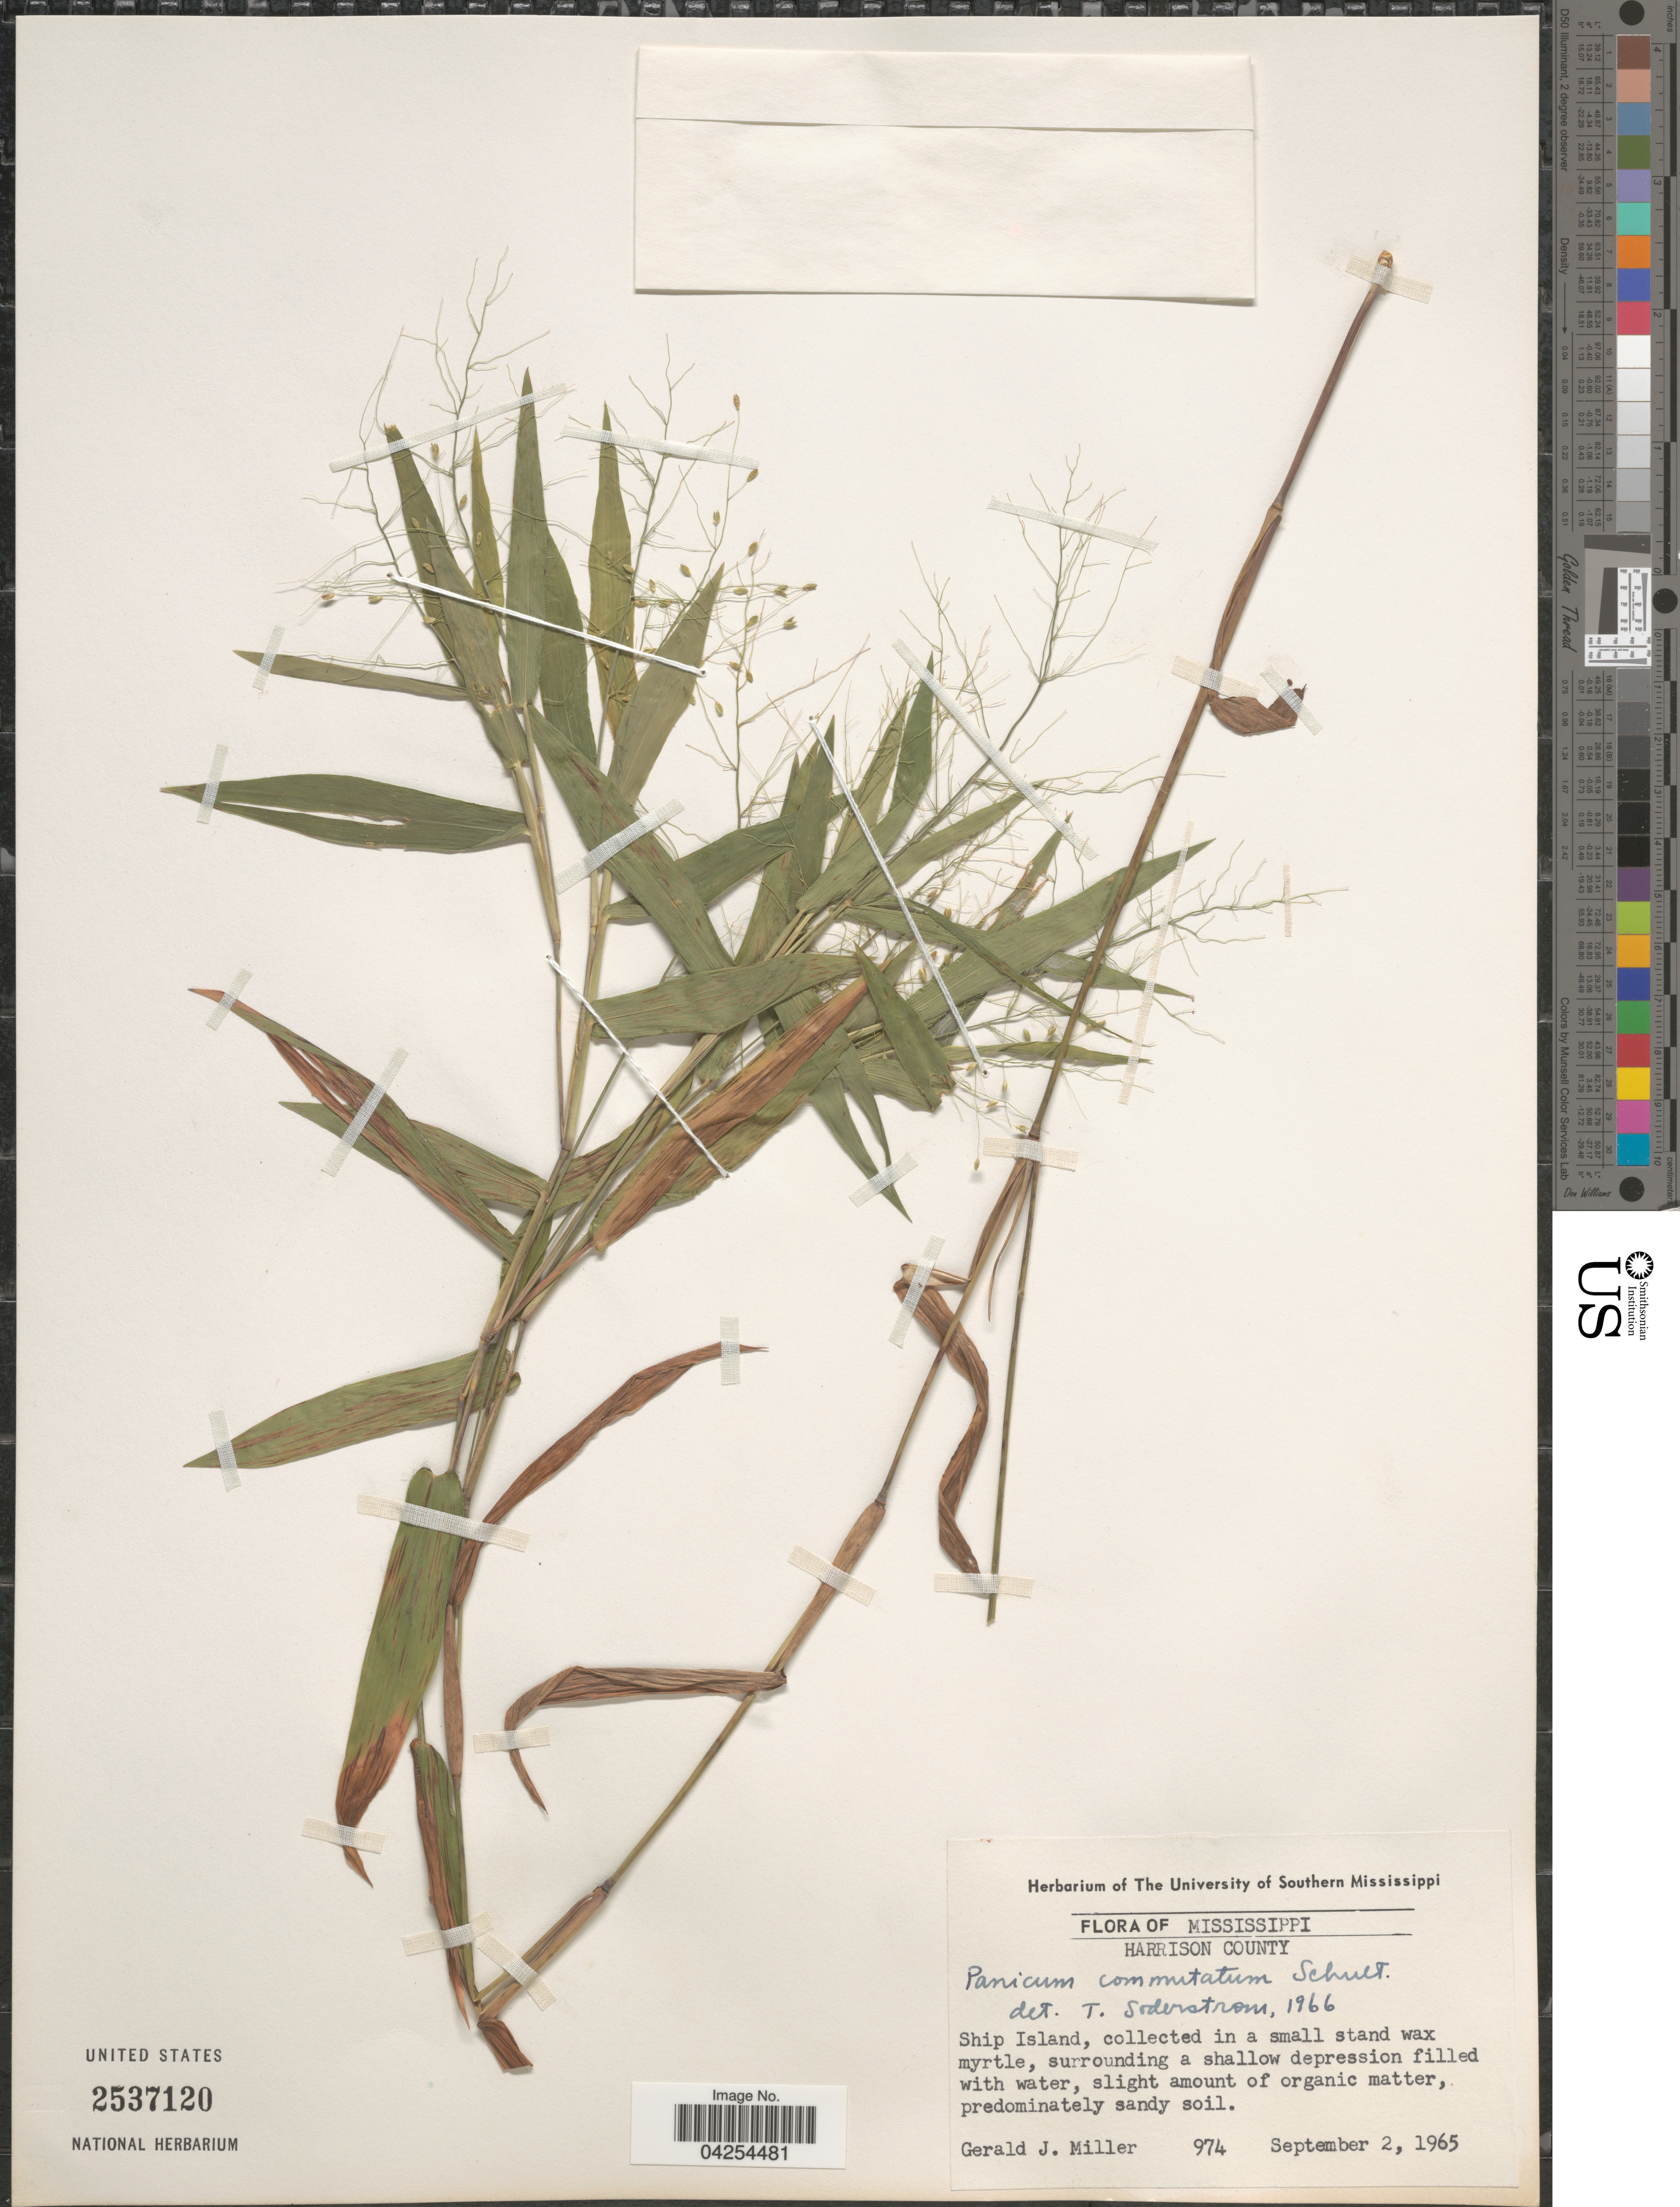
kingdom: Plantae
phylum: Tracheophyta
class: Liliopsida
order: Poales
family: Poaceae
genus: Dichanthelium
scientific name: Dichanthelium commutatum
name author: (Schult.) Gould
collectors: G. Miller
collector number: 974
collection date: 1964-09-02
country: United States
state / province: Mississippi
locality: Harrison County. Ship Island. In a small stand wax myrtle.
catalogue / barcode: US 2537120